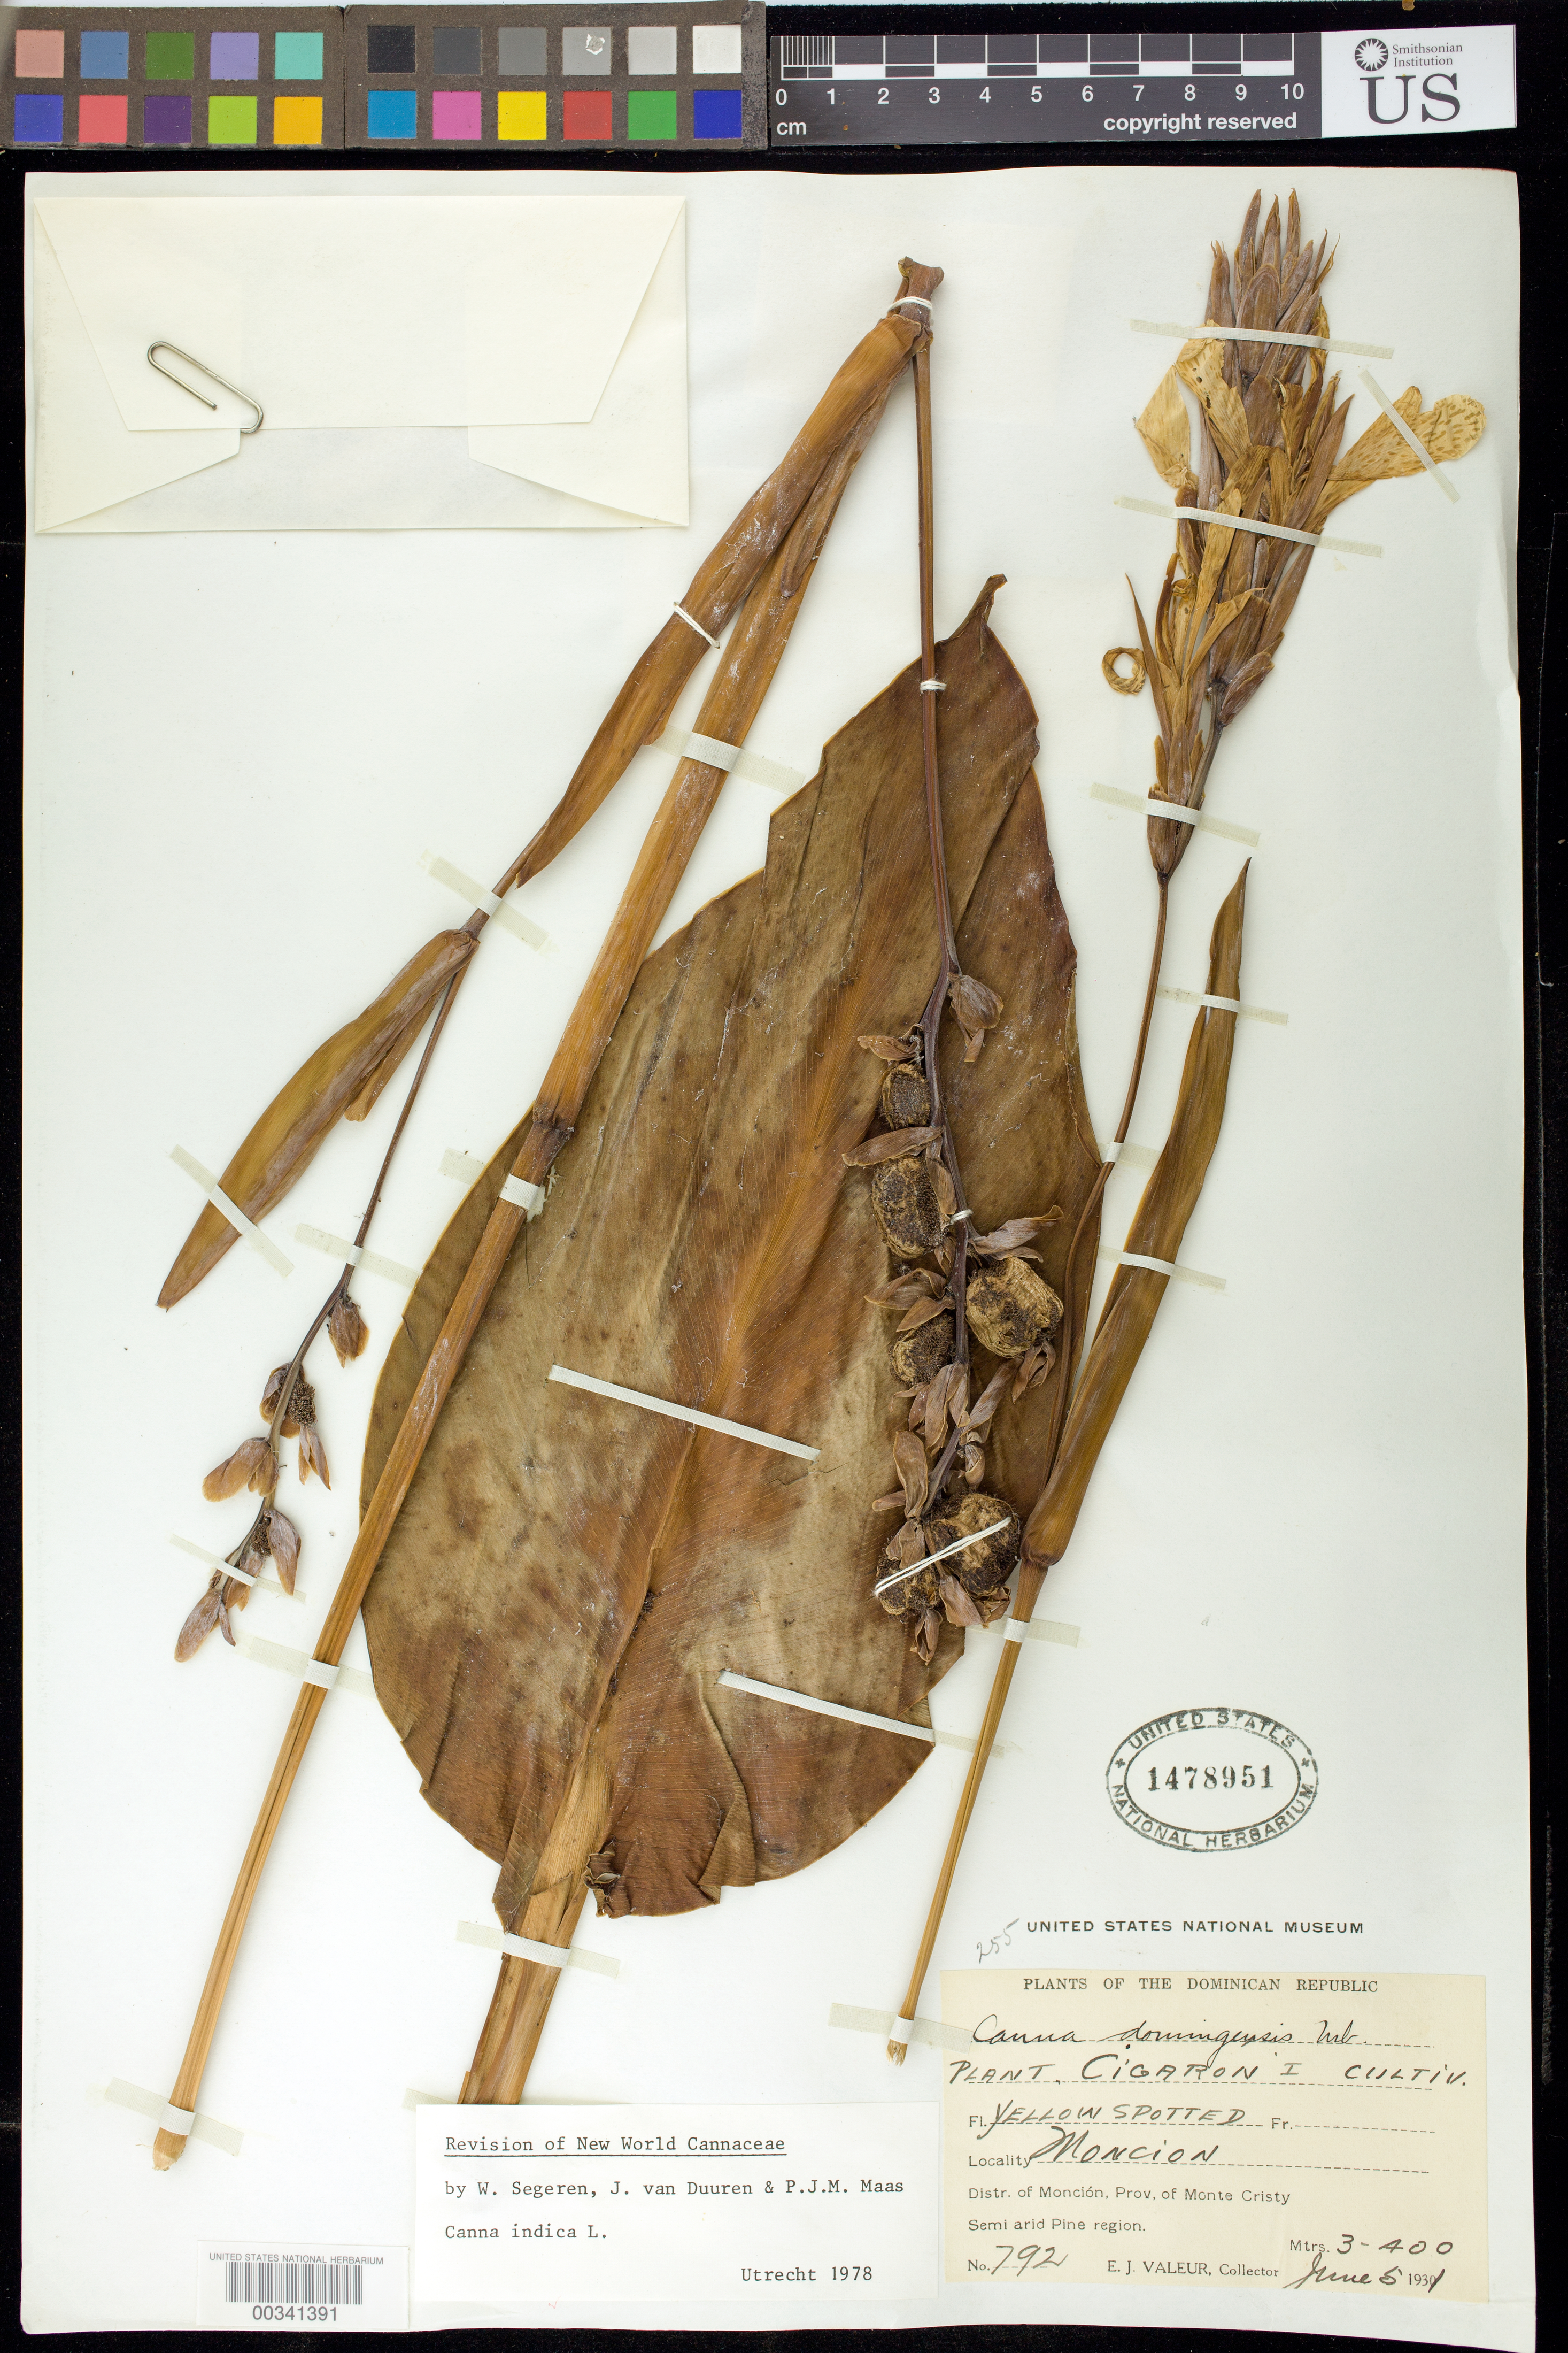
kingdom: Plantae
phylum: Tracheophyta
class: Liliopsida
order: Zingiberales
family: Cannaceae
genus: Canna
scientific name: Canna indica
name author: L.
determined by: Segeren, W.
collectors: E. Valeur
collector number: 792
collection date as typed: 05 Jun 1931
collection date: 1931-06-05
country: Dominican Republic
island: Hispaniola Island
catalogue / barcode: US 1478951